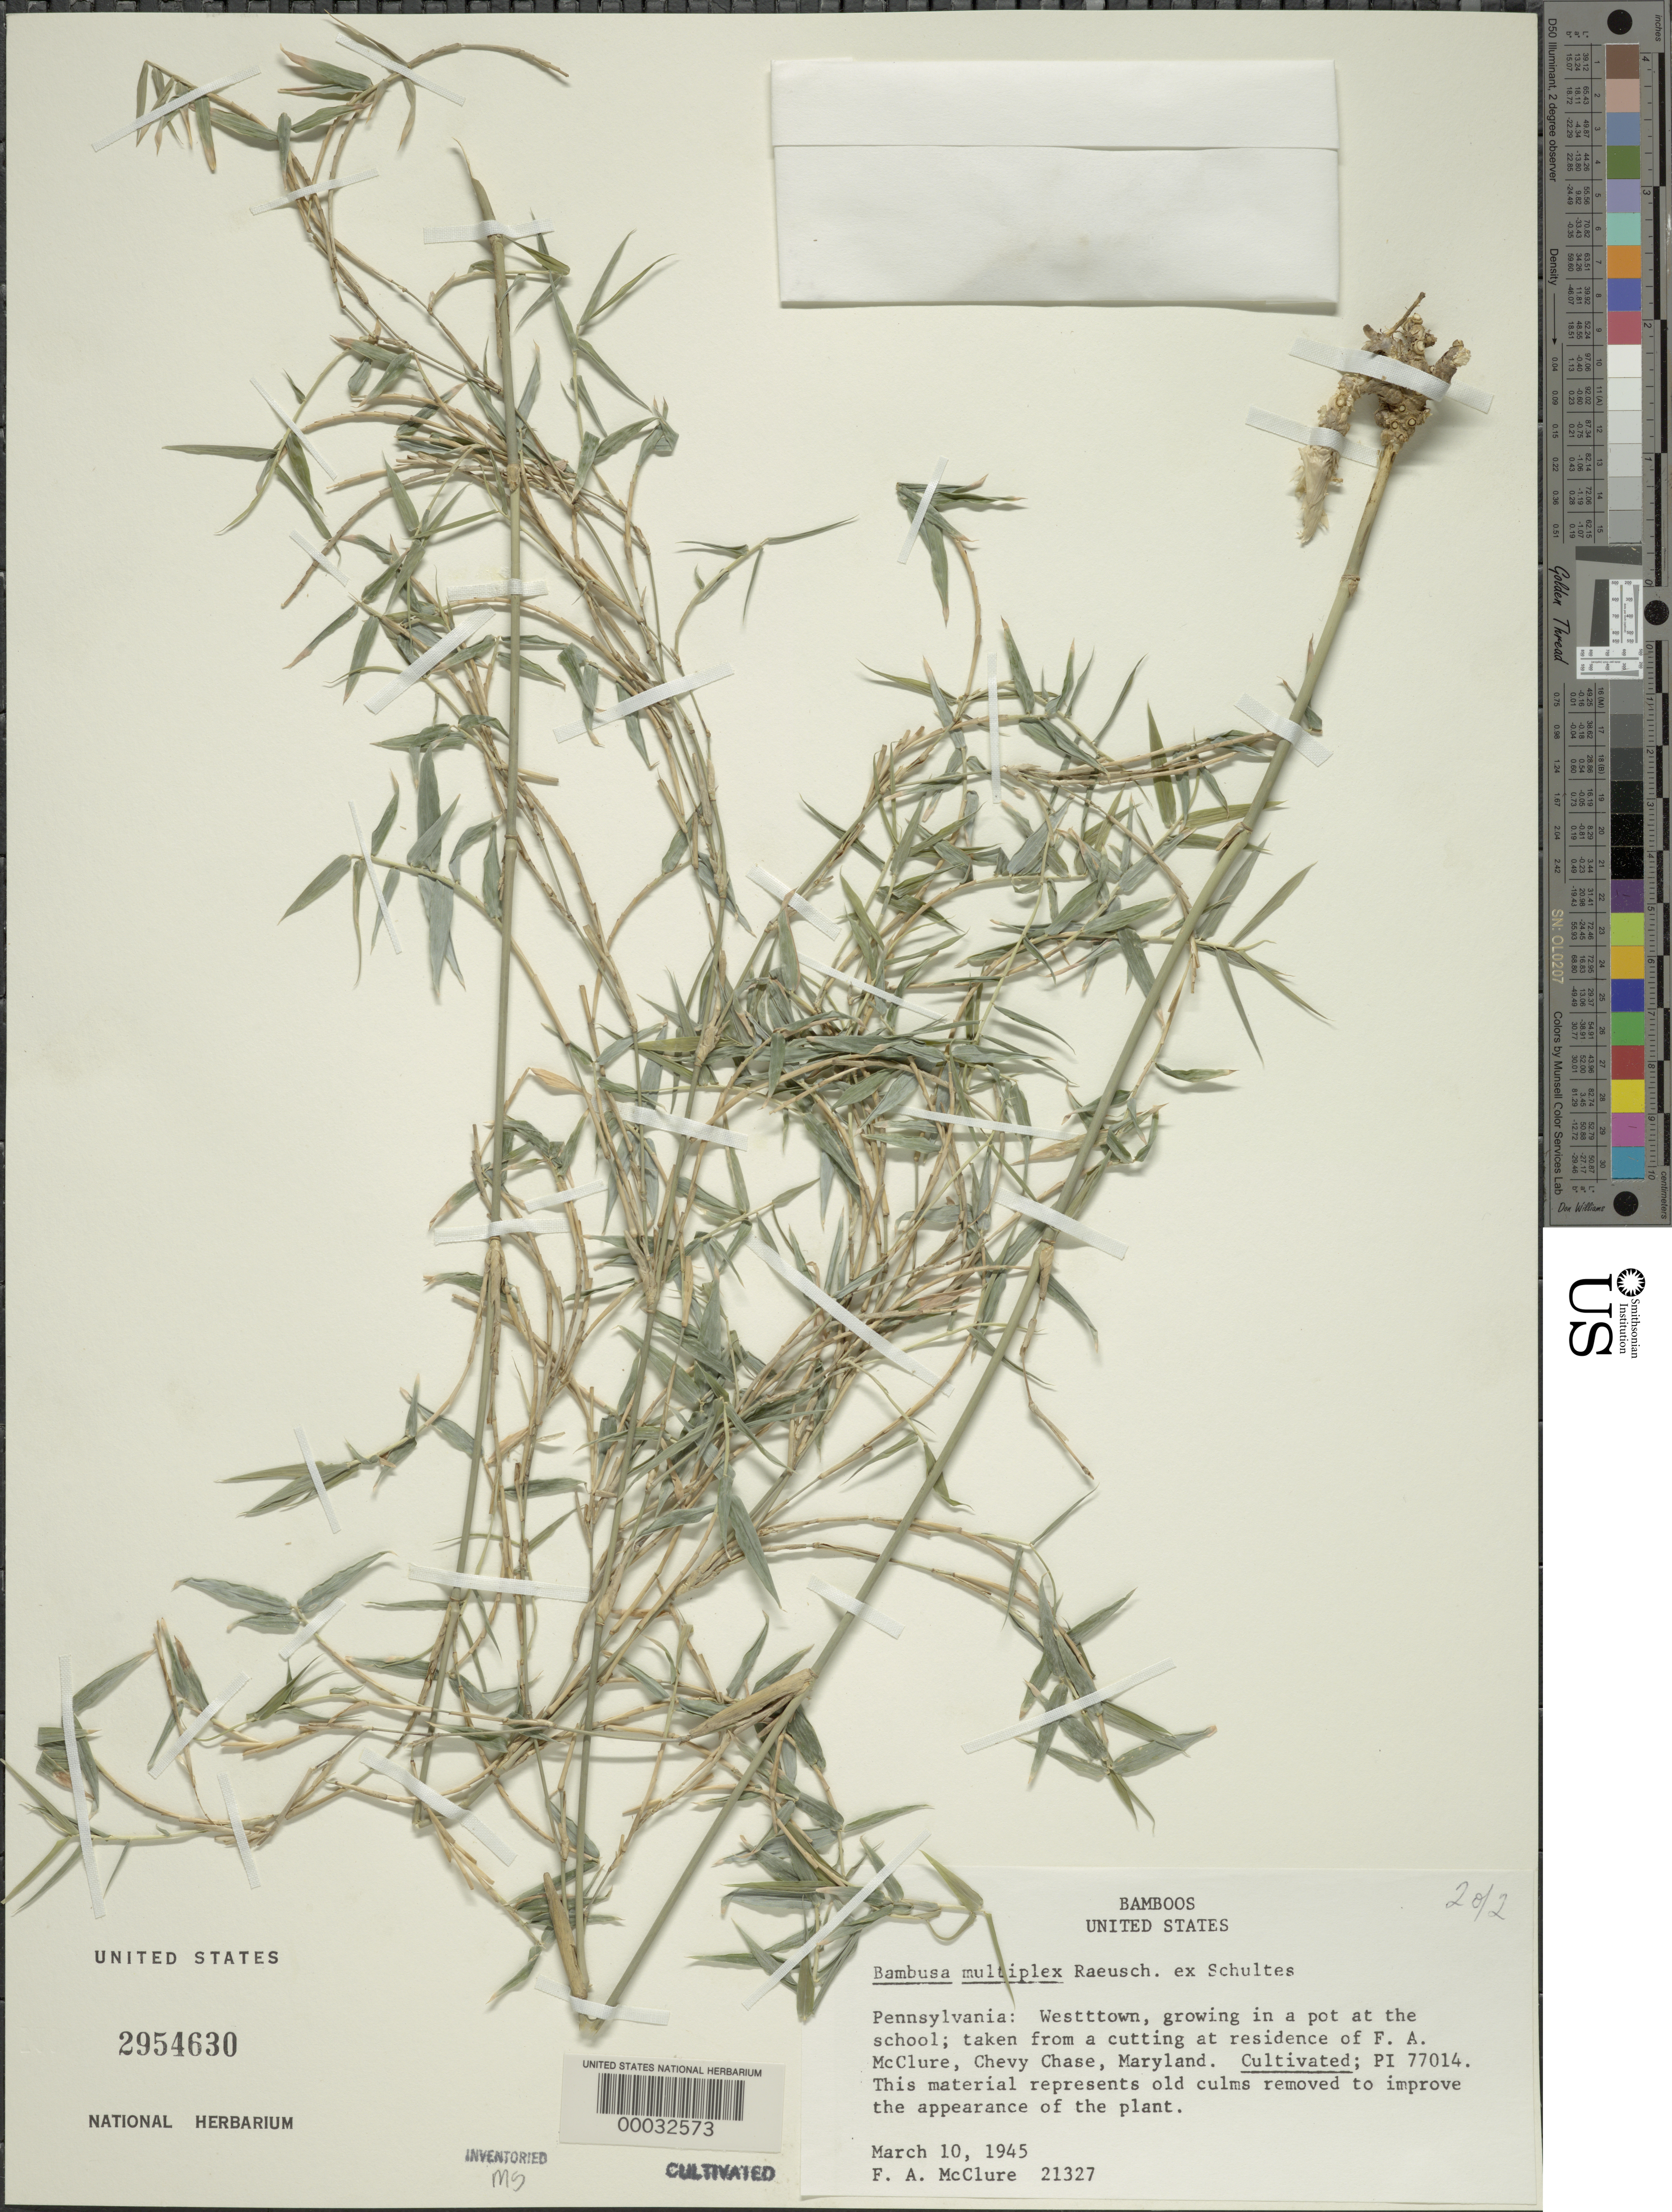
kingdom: Plantae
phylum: Tracheophyta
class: Liliopsida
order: Poales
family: Poaceae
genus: Bambusa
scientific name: Bambusa multiplex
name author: (Lour.) Raeusch. ex Schult. & Schult. f.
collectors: F. A. McClure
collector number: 21327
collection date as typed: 10 Mar 1945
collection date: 1945-03-10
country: United States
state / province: Pennsylvania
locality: Westtown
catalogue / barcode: US 2954630